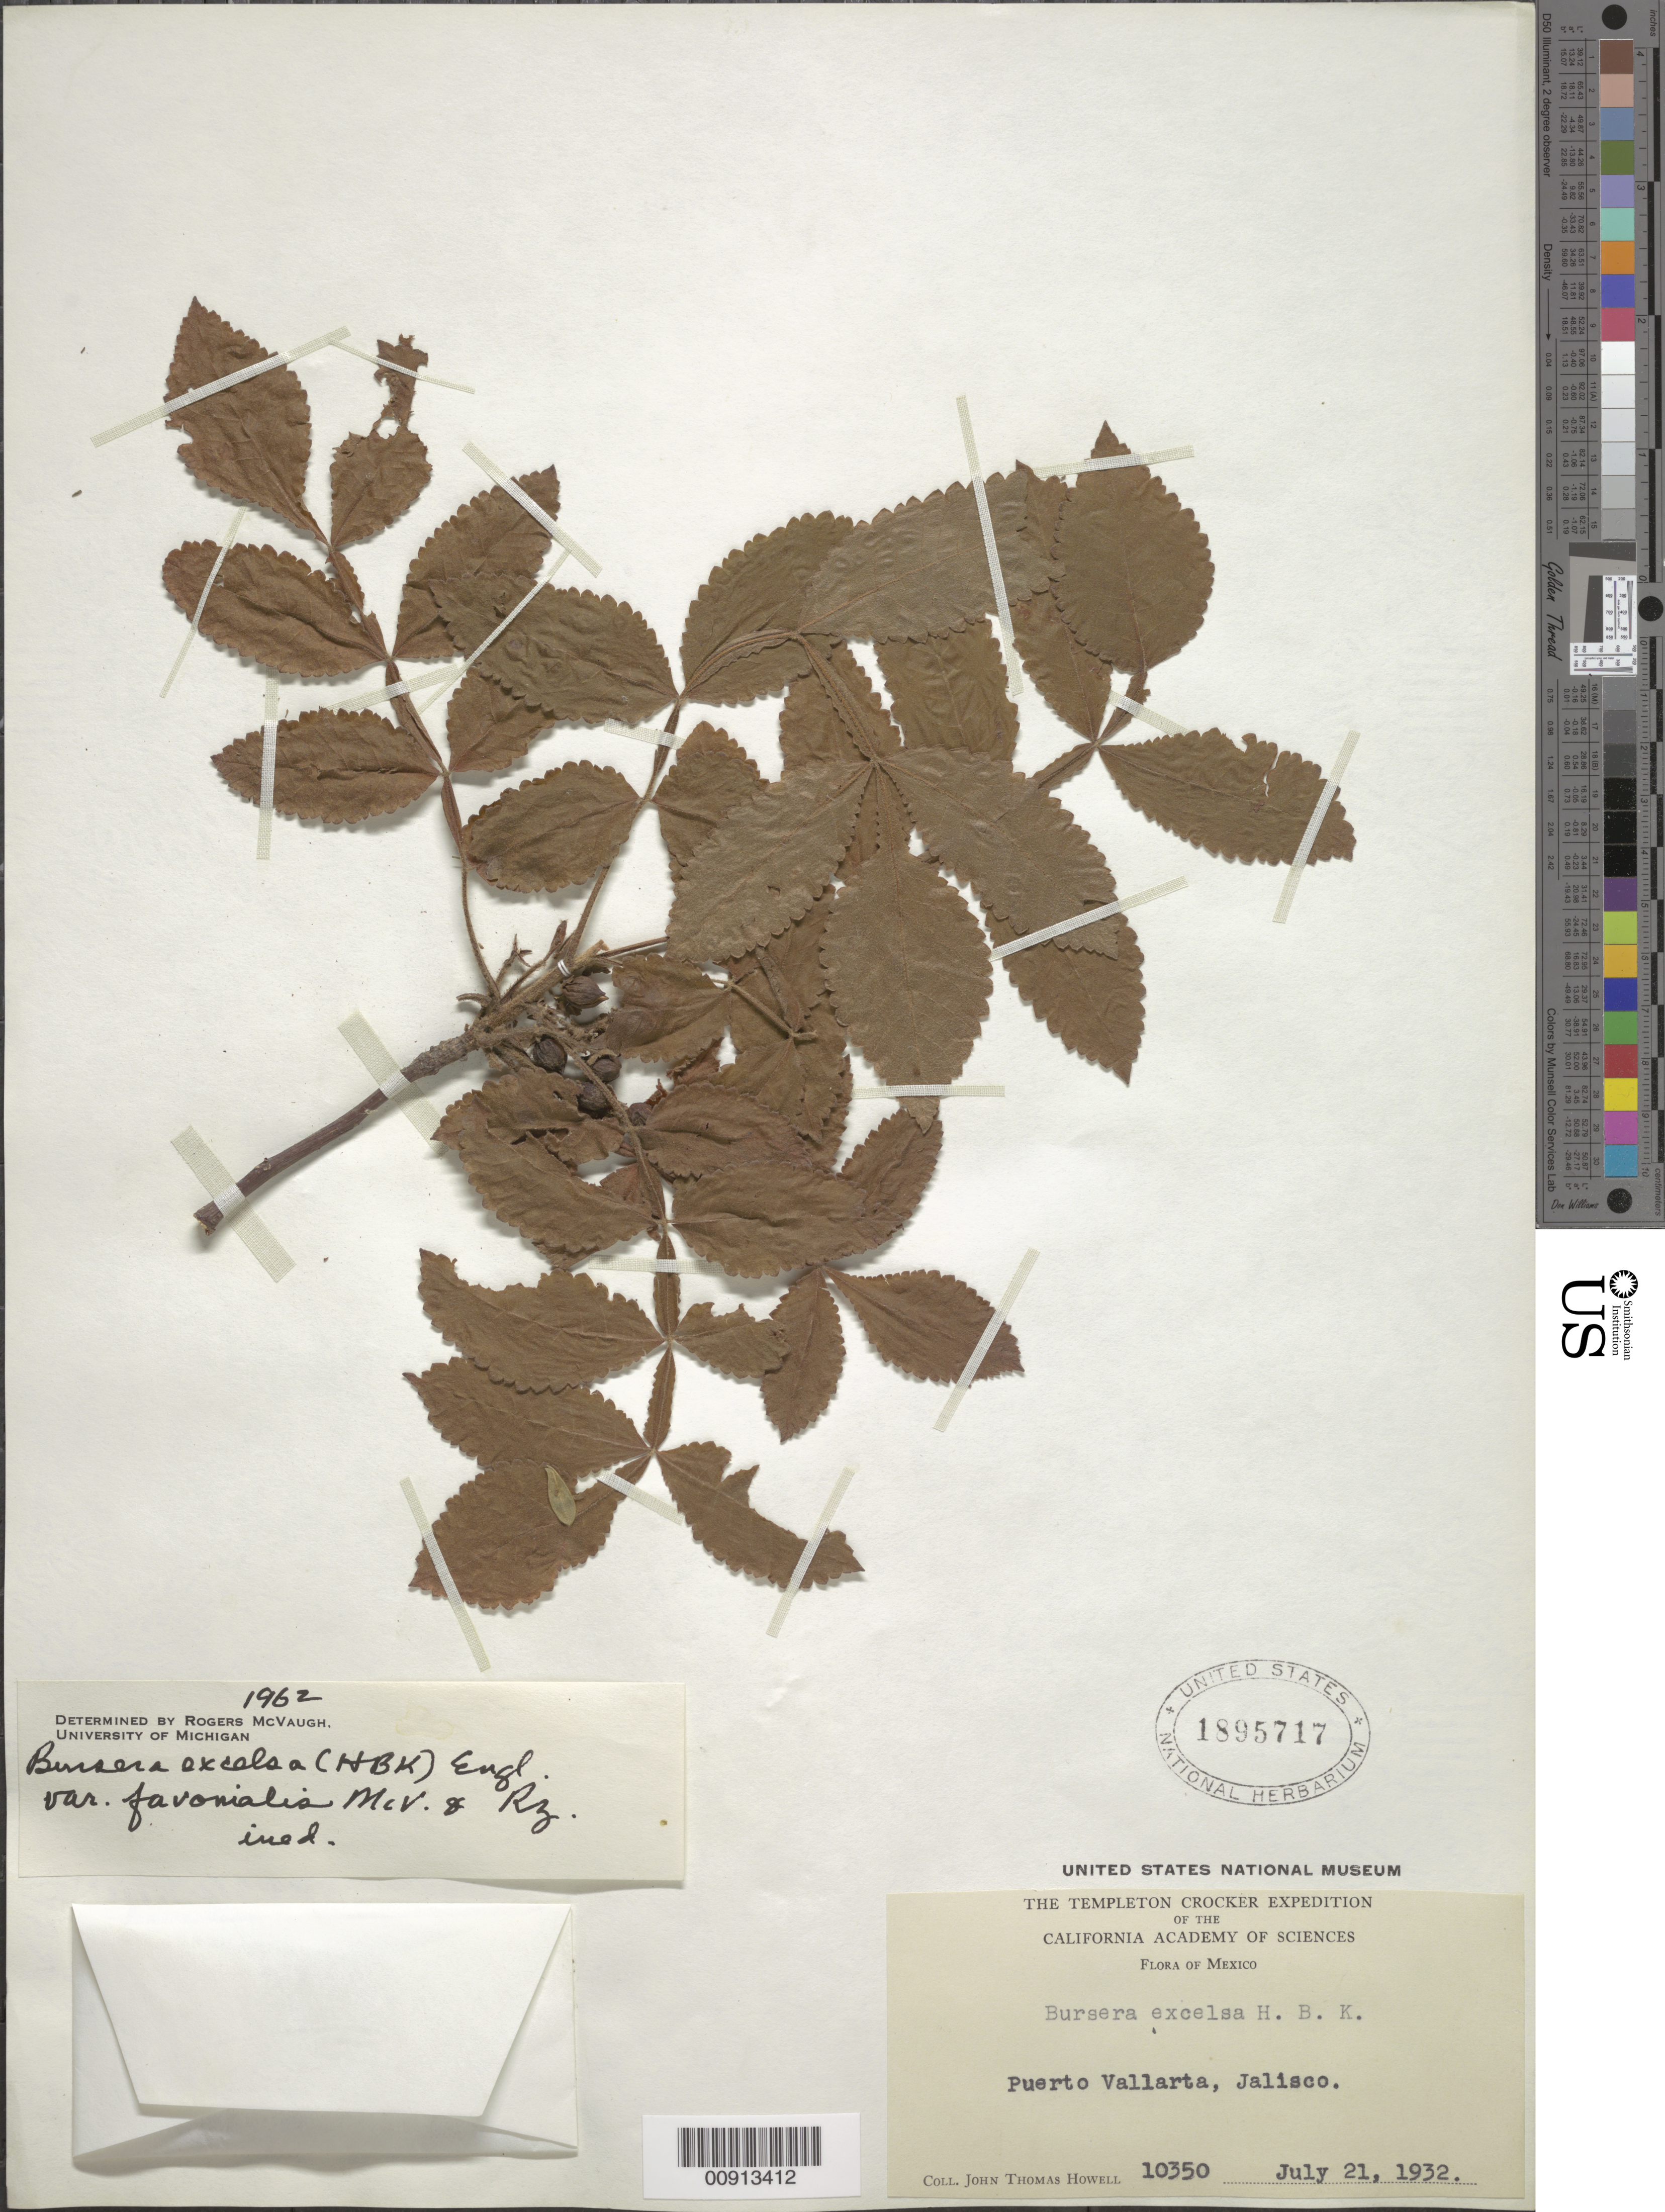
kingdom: Plantae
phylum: Tracheophyta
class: Magnoliopsida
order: Sapindales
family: Burseraceae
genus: Bursera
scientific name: Bursera excelsa var. favionalis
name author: McVaugh & Rzed.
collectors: J. T. Howell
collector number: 10350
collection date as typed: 21 Jul 1932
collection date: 1932-07-21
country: Mexico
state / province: Jalisco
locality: Puerto Vallarta, Jalisco.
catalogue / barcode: US 1895717